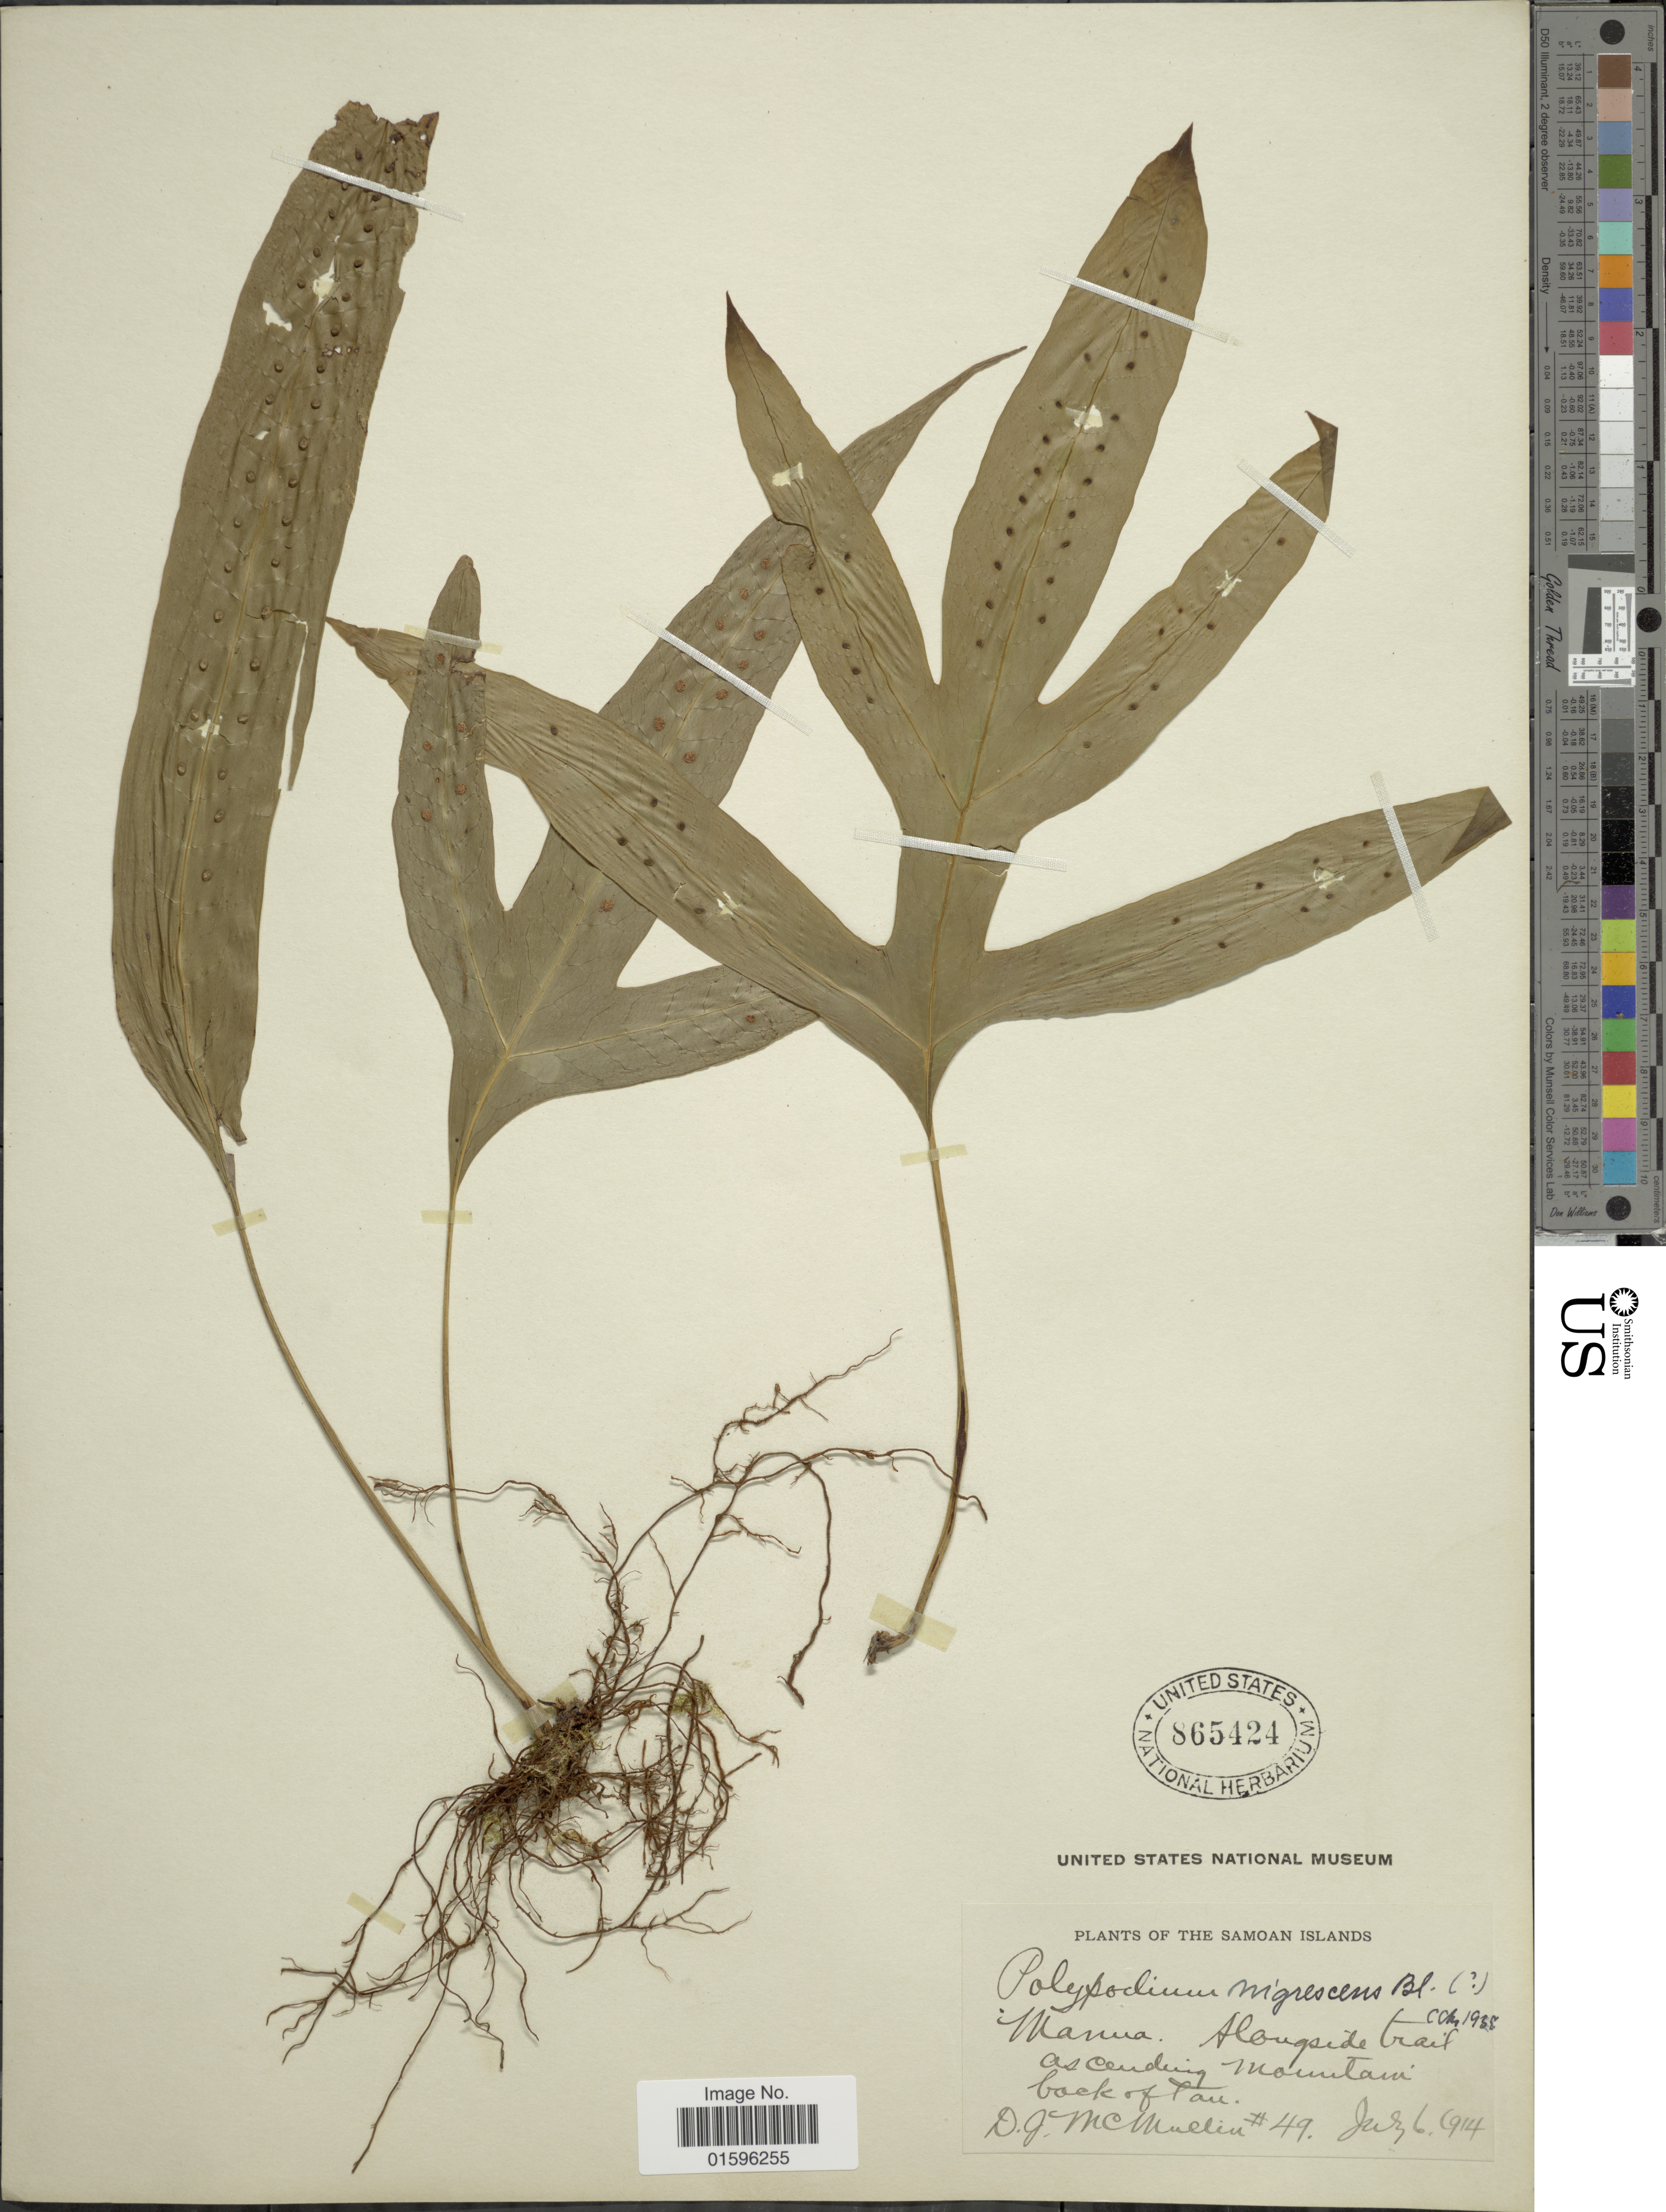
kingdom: Plantae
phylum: Tracheophyta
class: Polypodiopsida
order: Polypodiales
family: Polypodiaceae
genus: Polypodium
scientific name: Polypodium nigrescens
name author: Blume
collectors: D. McMullin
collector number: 49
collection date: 1914-07-06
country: American Samoa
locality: Samoan Islands, Manua, alongside trail ascending mountain back of Tau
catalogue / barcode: US 865424